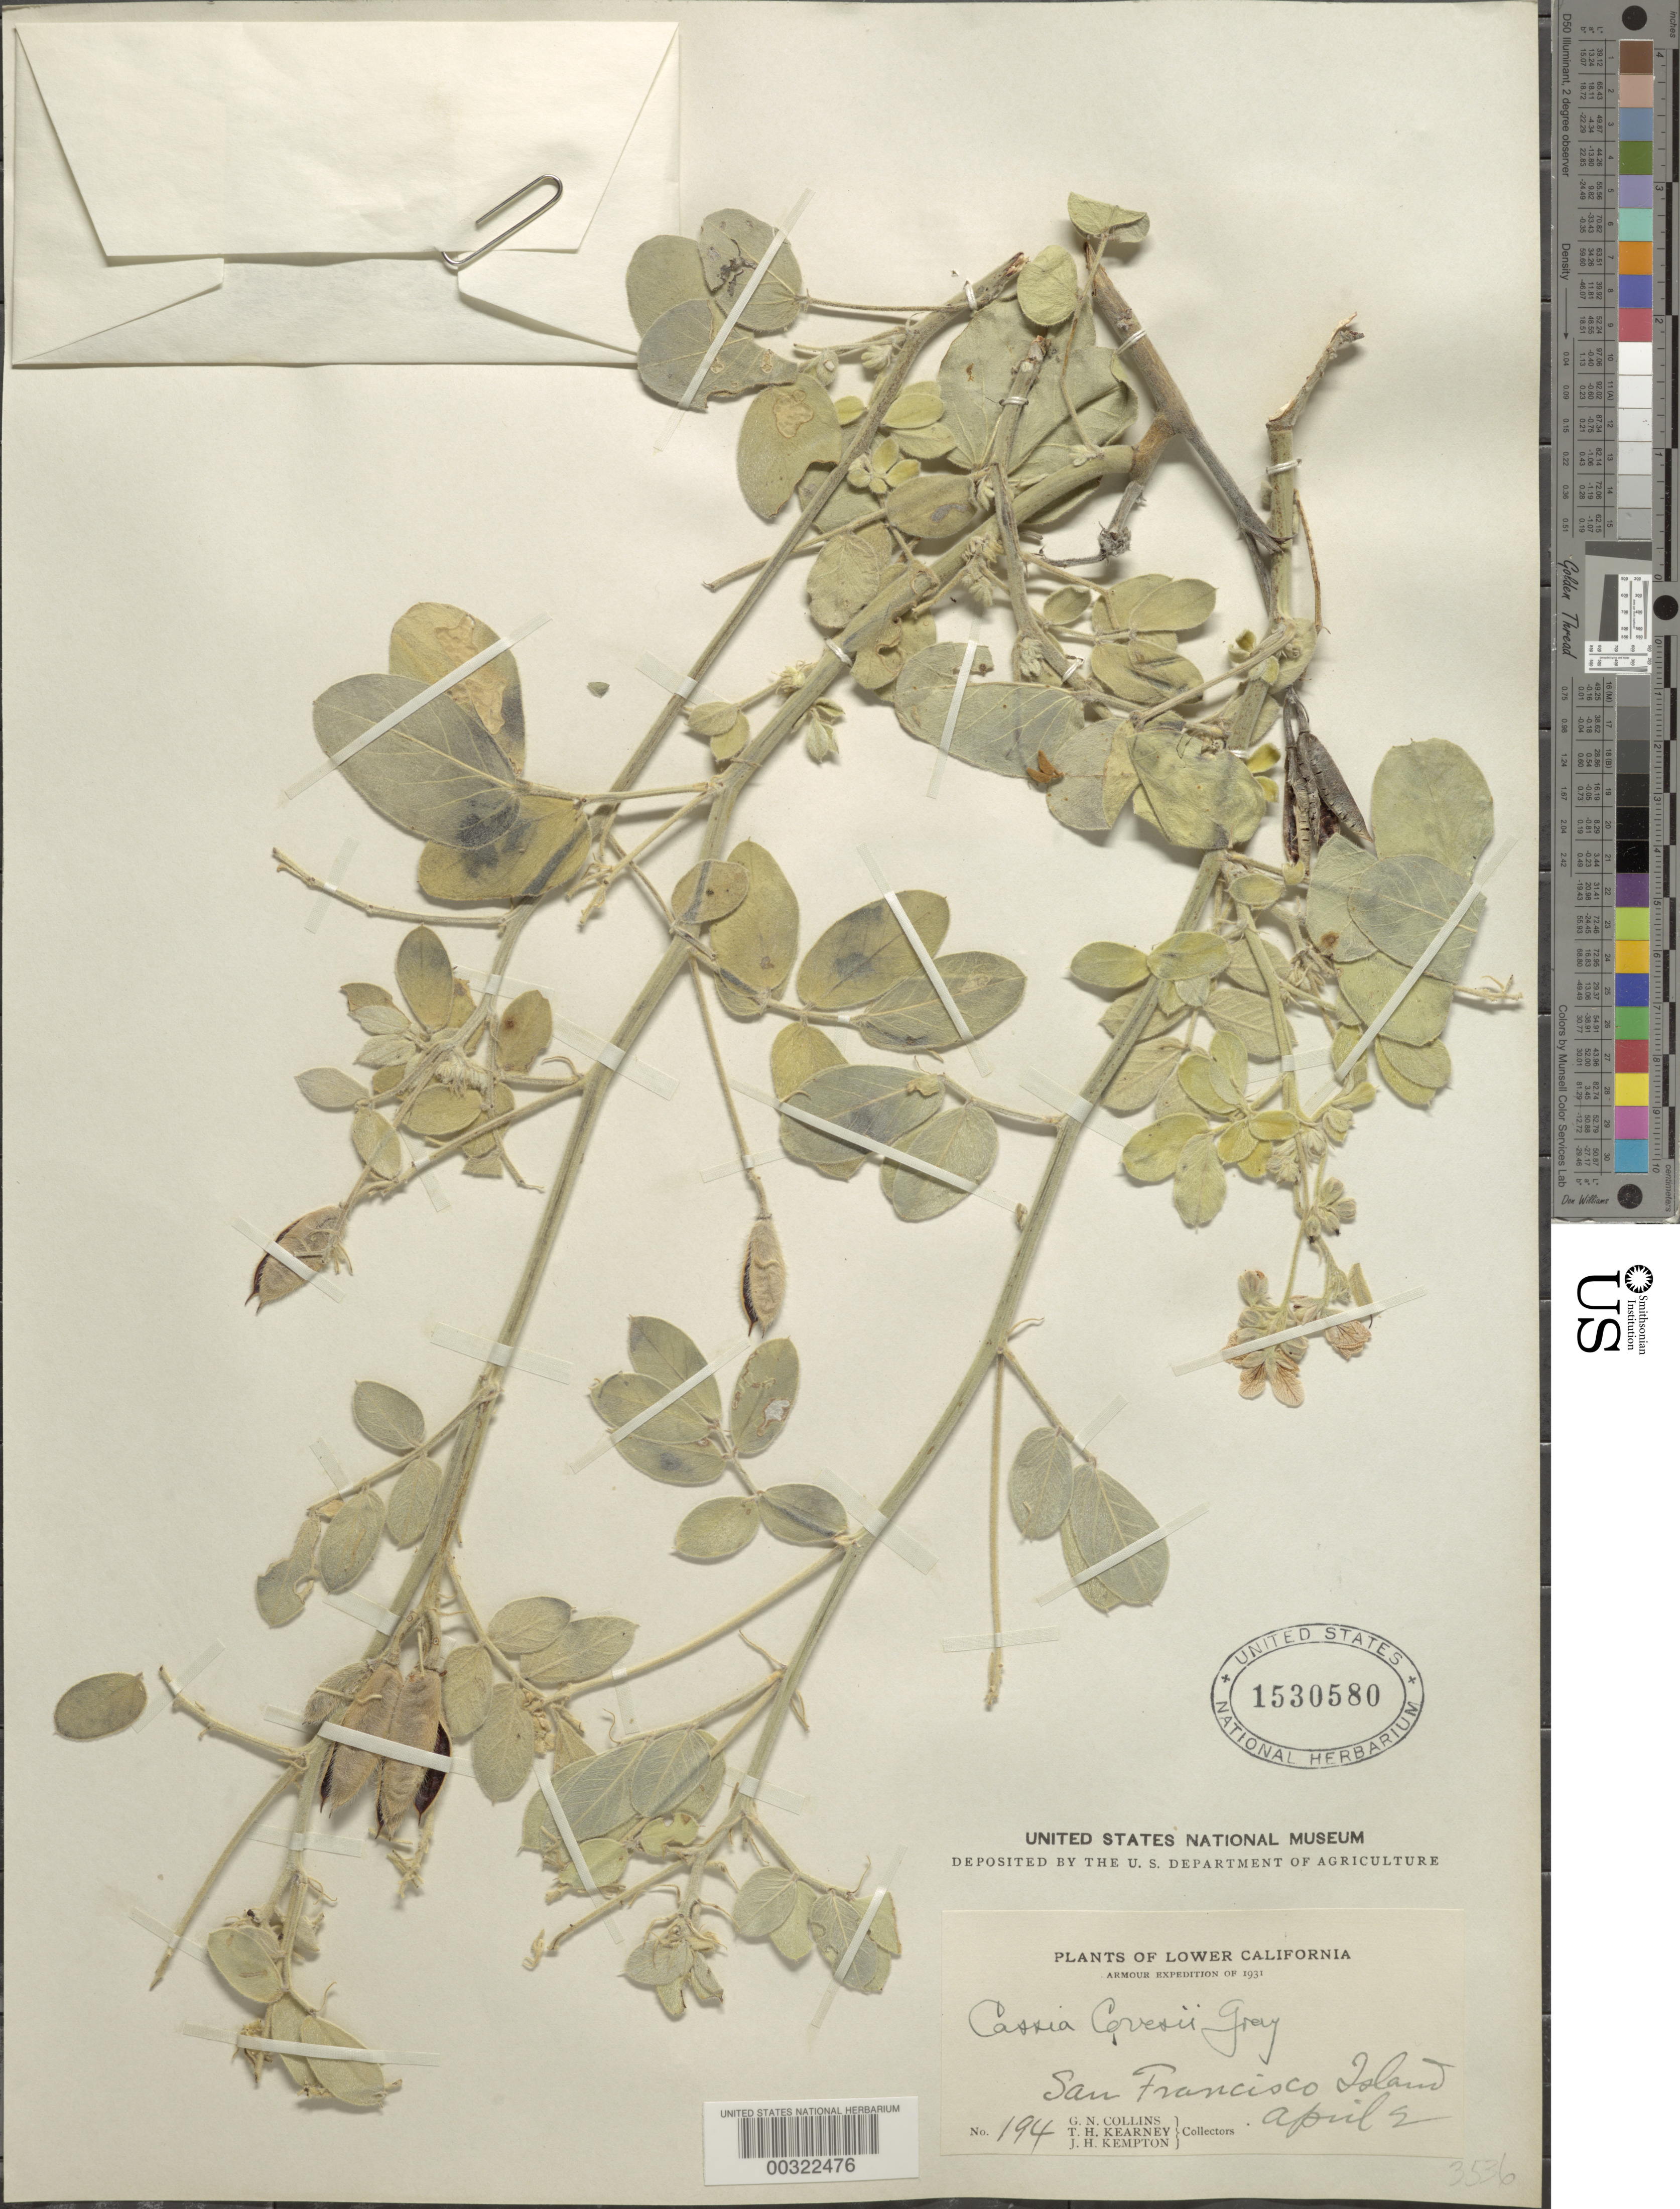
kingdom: Plantae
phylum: Tracheophyta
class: Magnoliopsida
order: Fabales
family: Fabaceae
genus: Senna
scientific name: Senna covesii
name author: (A. Gray) H.S. Irwin & Barneby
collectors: G. Collins, T. H. Kearney & J. H. Kempton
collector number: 194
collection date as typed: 02 Apr 1931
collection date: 1931-04-02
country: Mexico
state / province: Baja California Sur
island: San Francisco Island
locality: San Francisco Island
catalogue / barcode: US 1530580